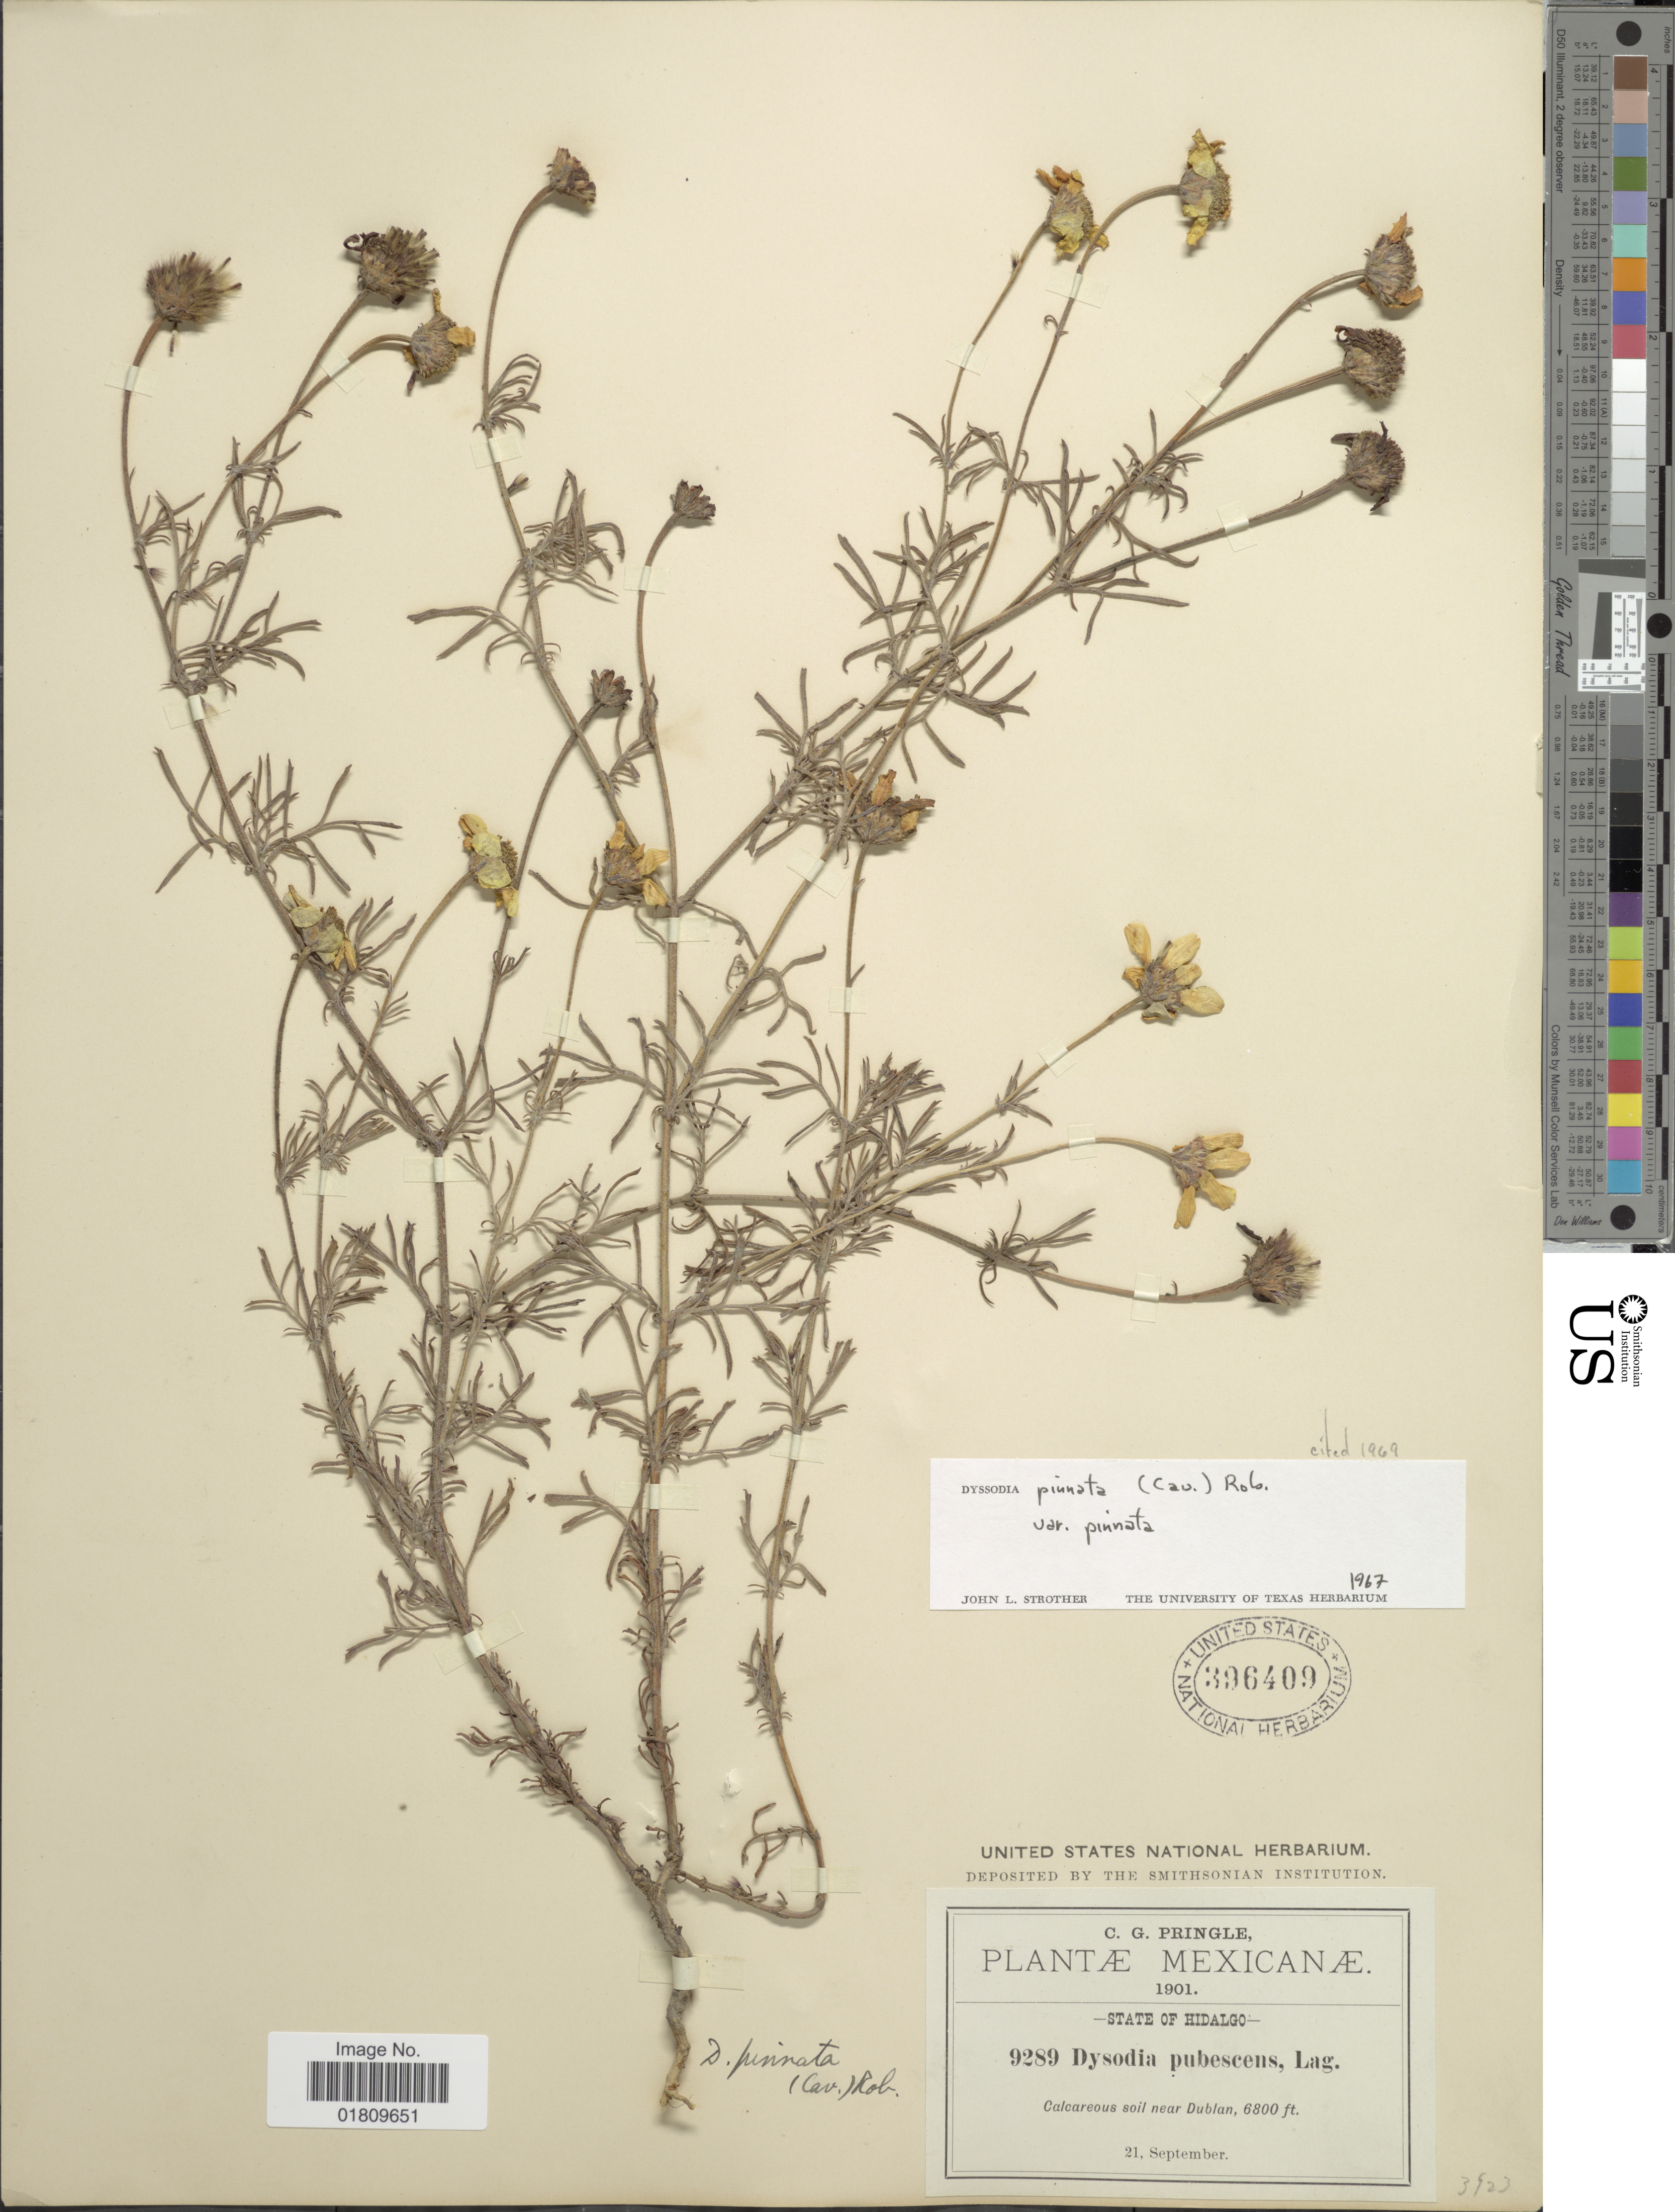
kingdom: Plantae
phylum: Tracheophyta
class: Magnoliopsida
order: Asterales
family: Asteraceae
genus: Dyssodia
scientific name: Dyssodia pinnata var. pinnata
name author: (Cav.) B.L. Rob.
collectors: C. G. Pringle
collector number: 9289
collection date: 1901-09-21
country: Mexico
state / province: Hidalgo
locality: Calcareous soil near Dublan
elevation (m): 2073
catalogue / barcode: US 396409